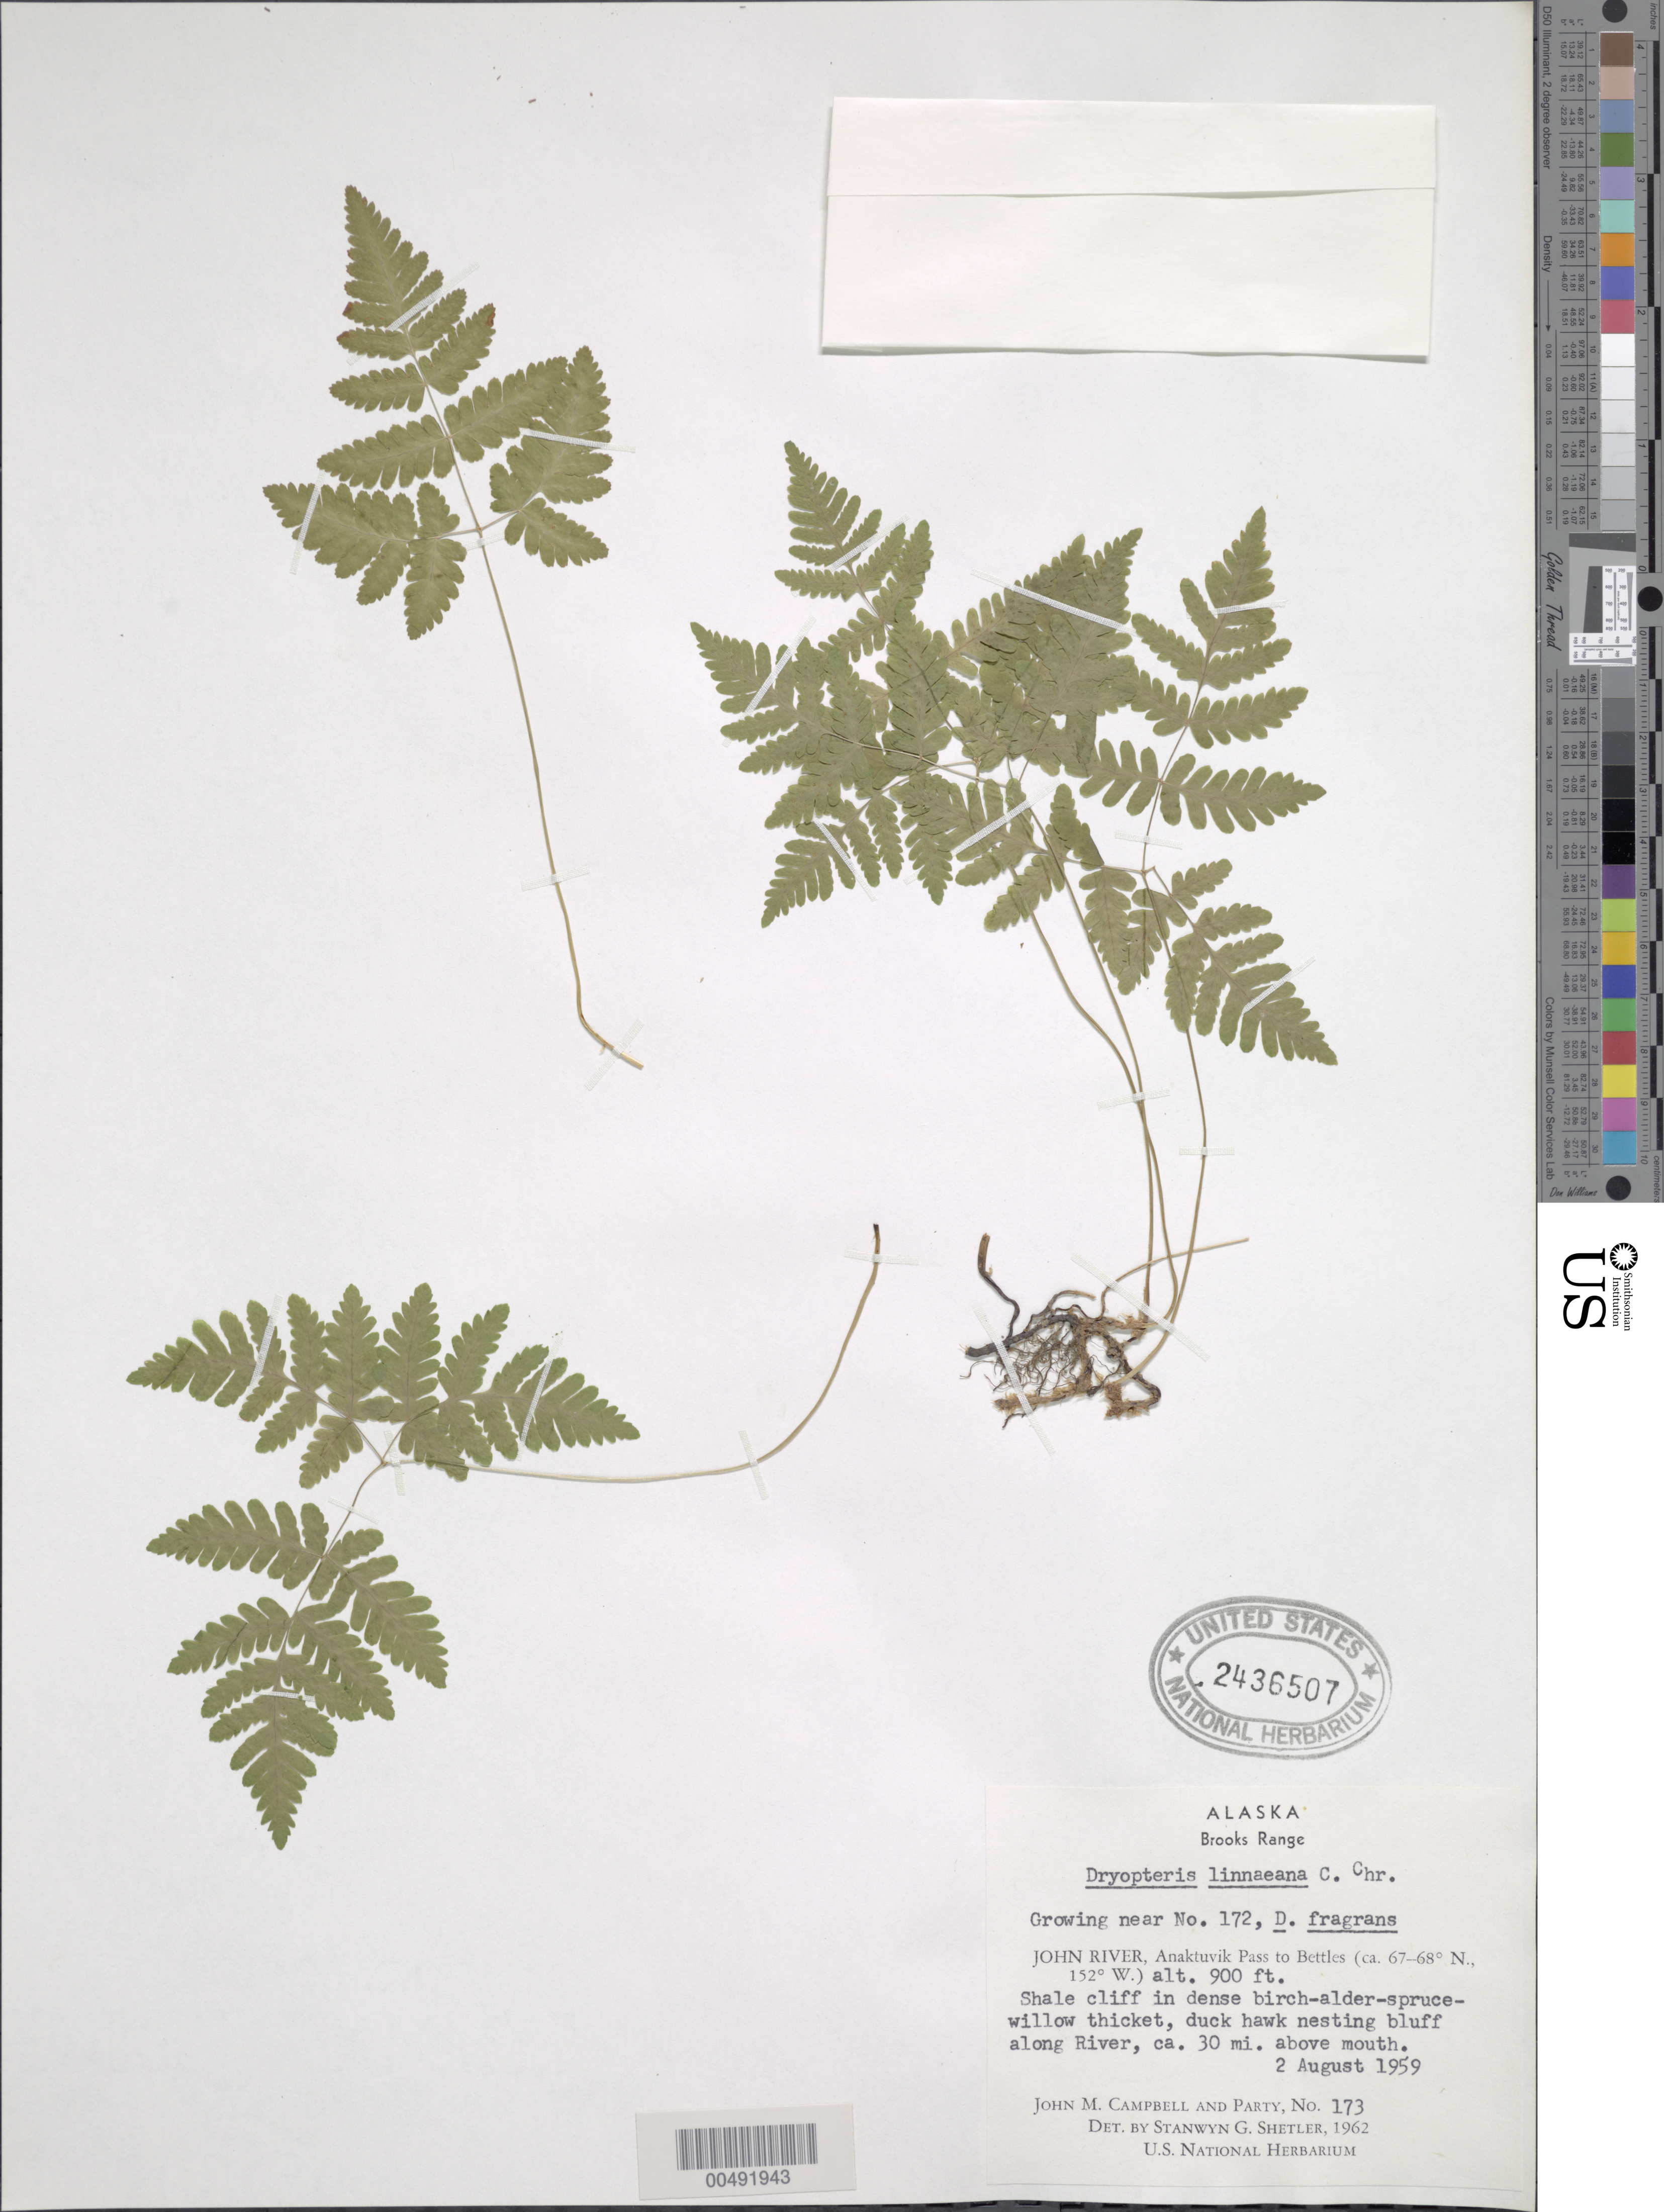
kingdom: Plantae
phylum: Tracheophyta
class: Polypodiopsida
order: Polypodiales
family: Cystopteridaceae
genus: Gymnocarpium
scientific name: Gymnocarpium dryopteris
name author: (L.) Newman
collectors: J. M. Campbell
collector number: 173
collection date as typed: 02 Aug 1959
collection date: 1959-08-02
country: United States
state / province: Alaska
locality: Brooks Range, John River, Anaktuvuk Pass to Bettles, ca. 30 mi. above mouth (lat/long recorded as: lat=::: long=152:0:0:W)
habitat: shale cliff in dense birch-alder-spruce-willow thicket, duck hawk nesting bluff along River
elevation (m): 274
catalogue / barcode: US 2436507